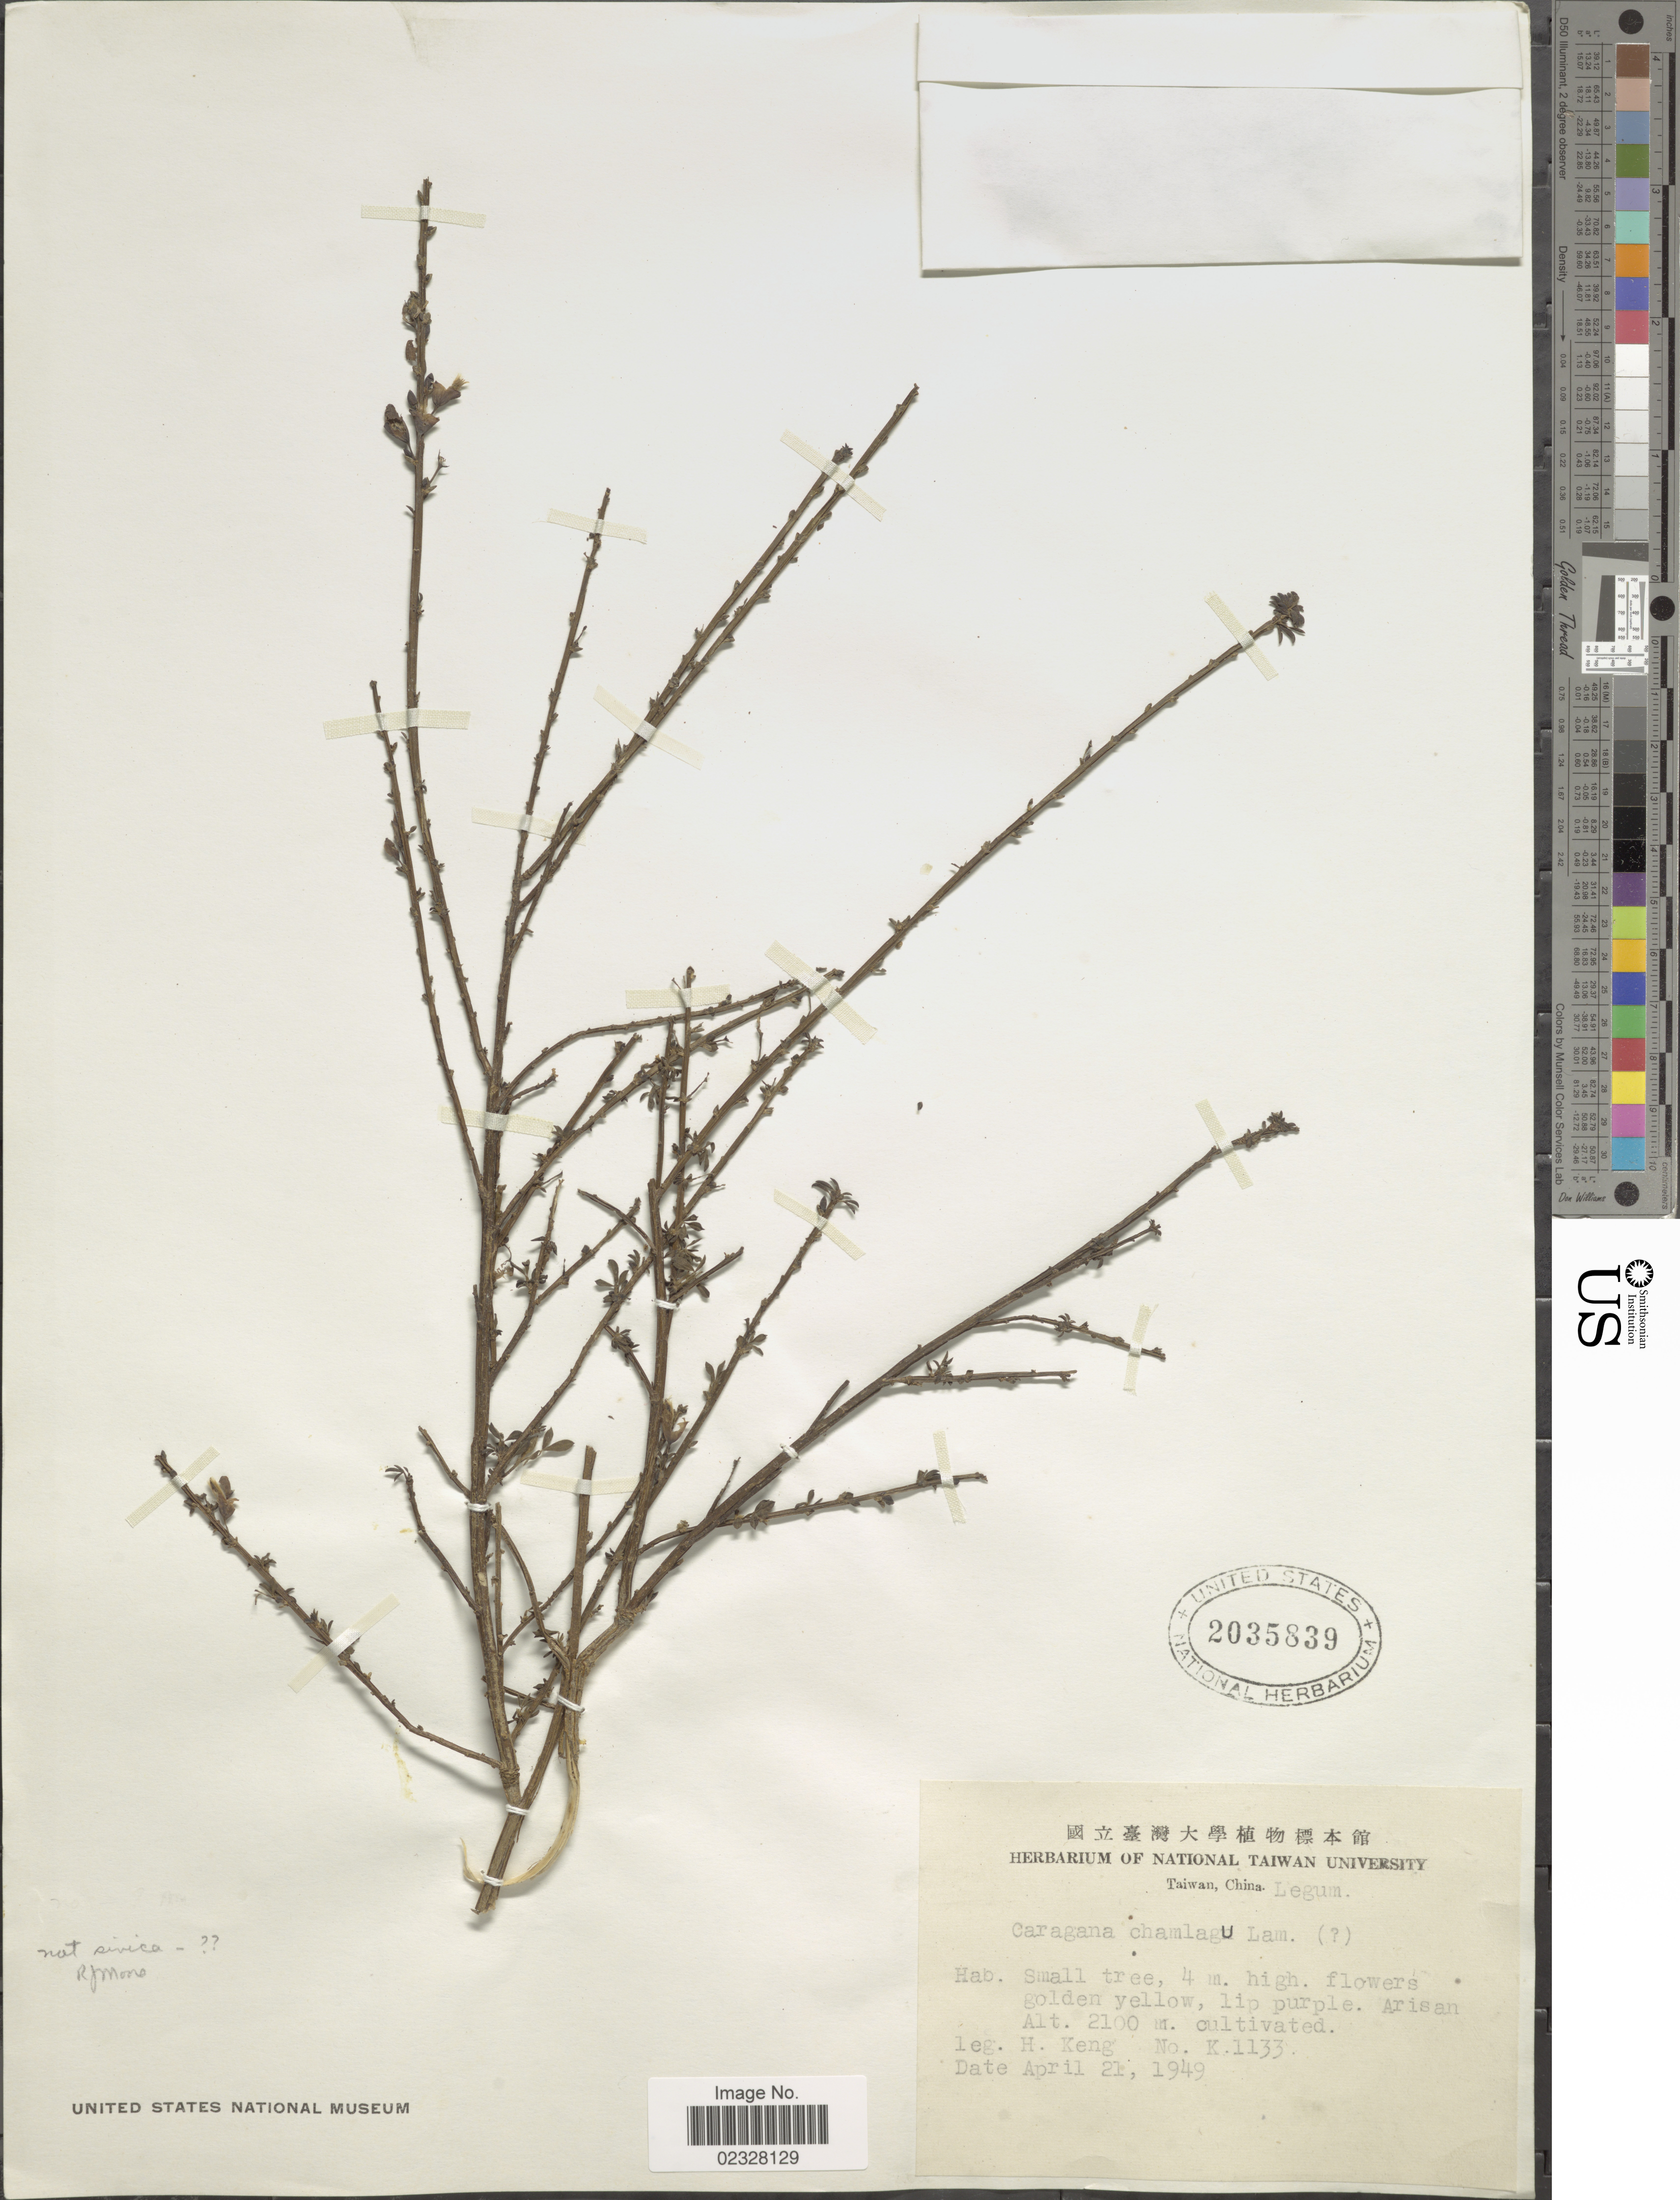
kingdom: Plantae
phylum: Tracheophyta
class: Magnoliopsida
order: Fabales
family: Fabaceae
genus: Caragana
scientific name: Caragana chamlagu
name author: Lam.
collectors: H. Keng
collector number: K1133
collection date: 1949-04-21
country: Taiwan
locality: Taiwan, China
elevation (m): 2100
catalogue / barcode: US 2035839